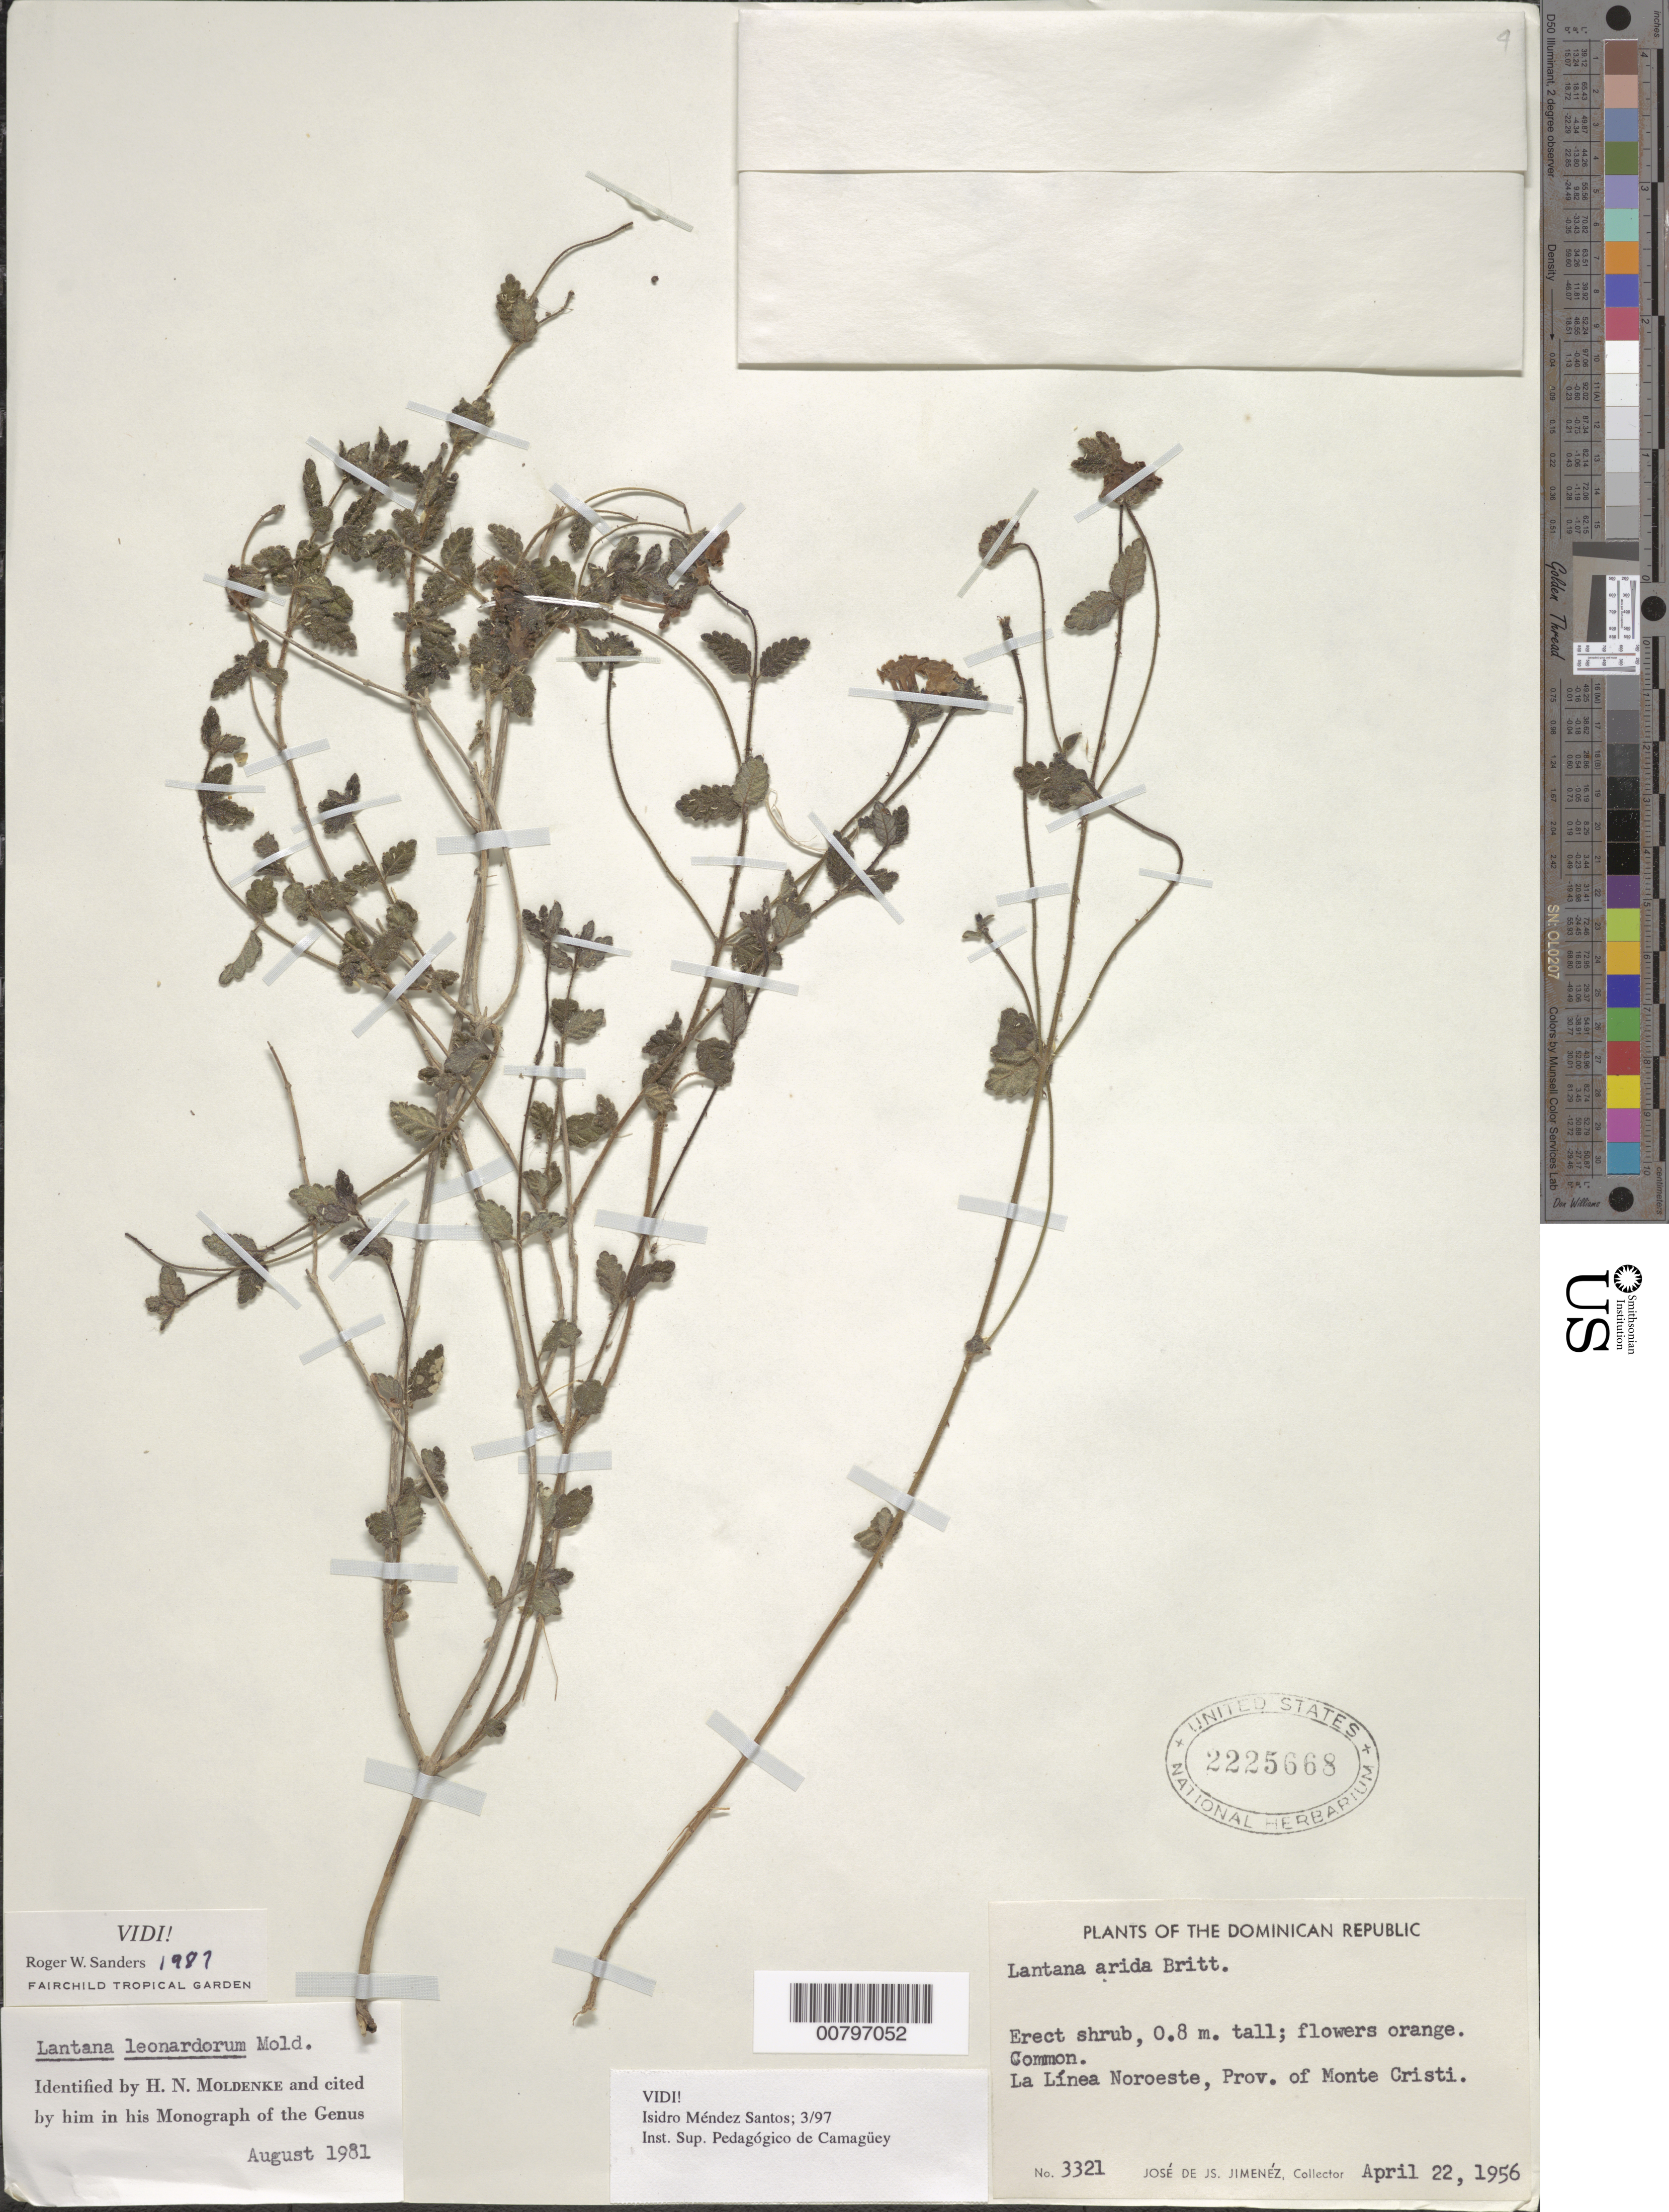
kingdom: Plantae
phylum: Tracheophyta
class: Magnoliopsida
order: Lamiales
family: Verbenaceae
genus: Lantana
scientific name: Lantana leonardorum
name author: Moldenke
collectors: J. J. Jiménez Almonte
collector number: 3321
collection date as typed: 22 Apr 1956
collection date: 1956-04-22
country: Dominican Republic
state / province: Monte Cristi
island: Hispaniola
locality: La Linea Noroeste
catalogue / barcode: US 2225668